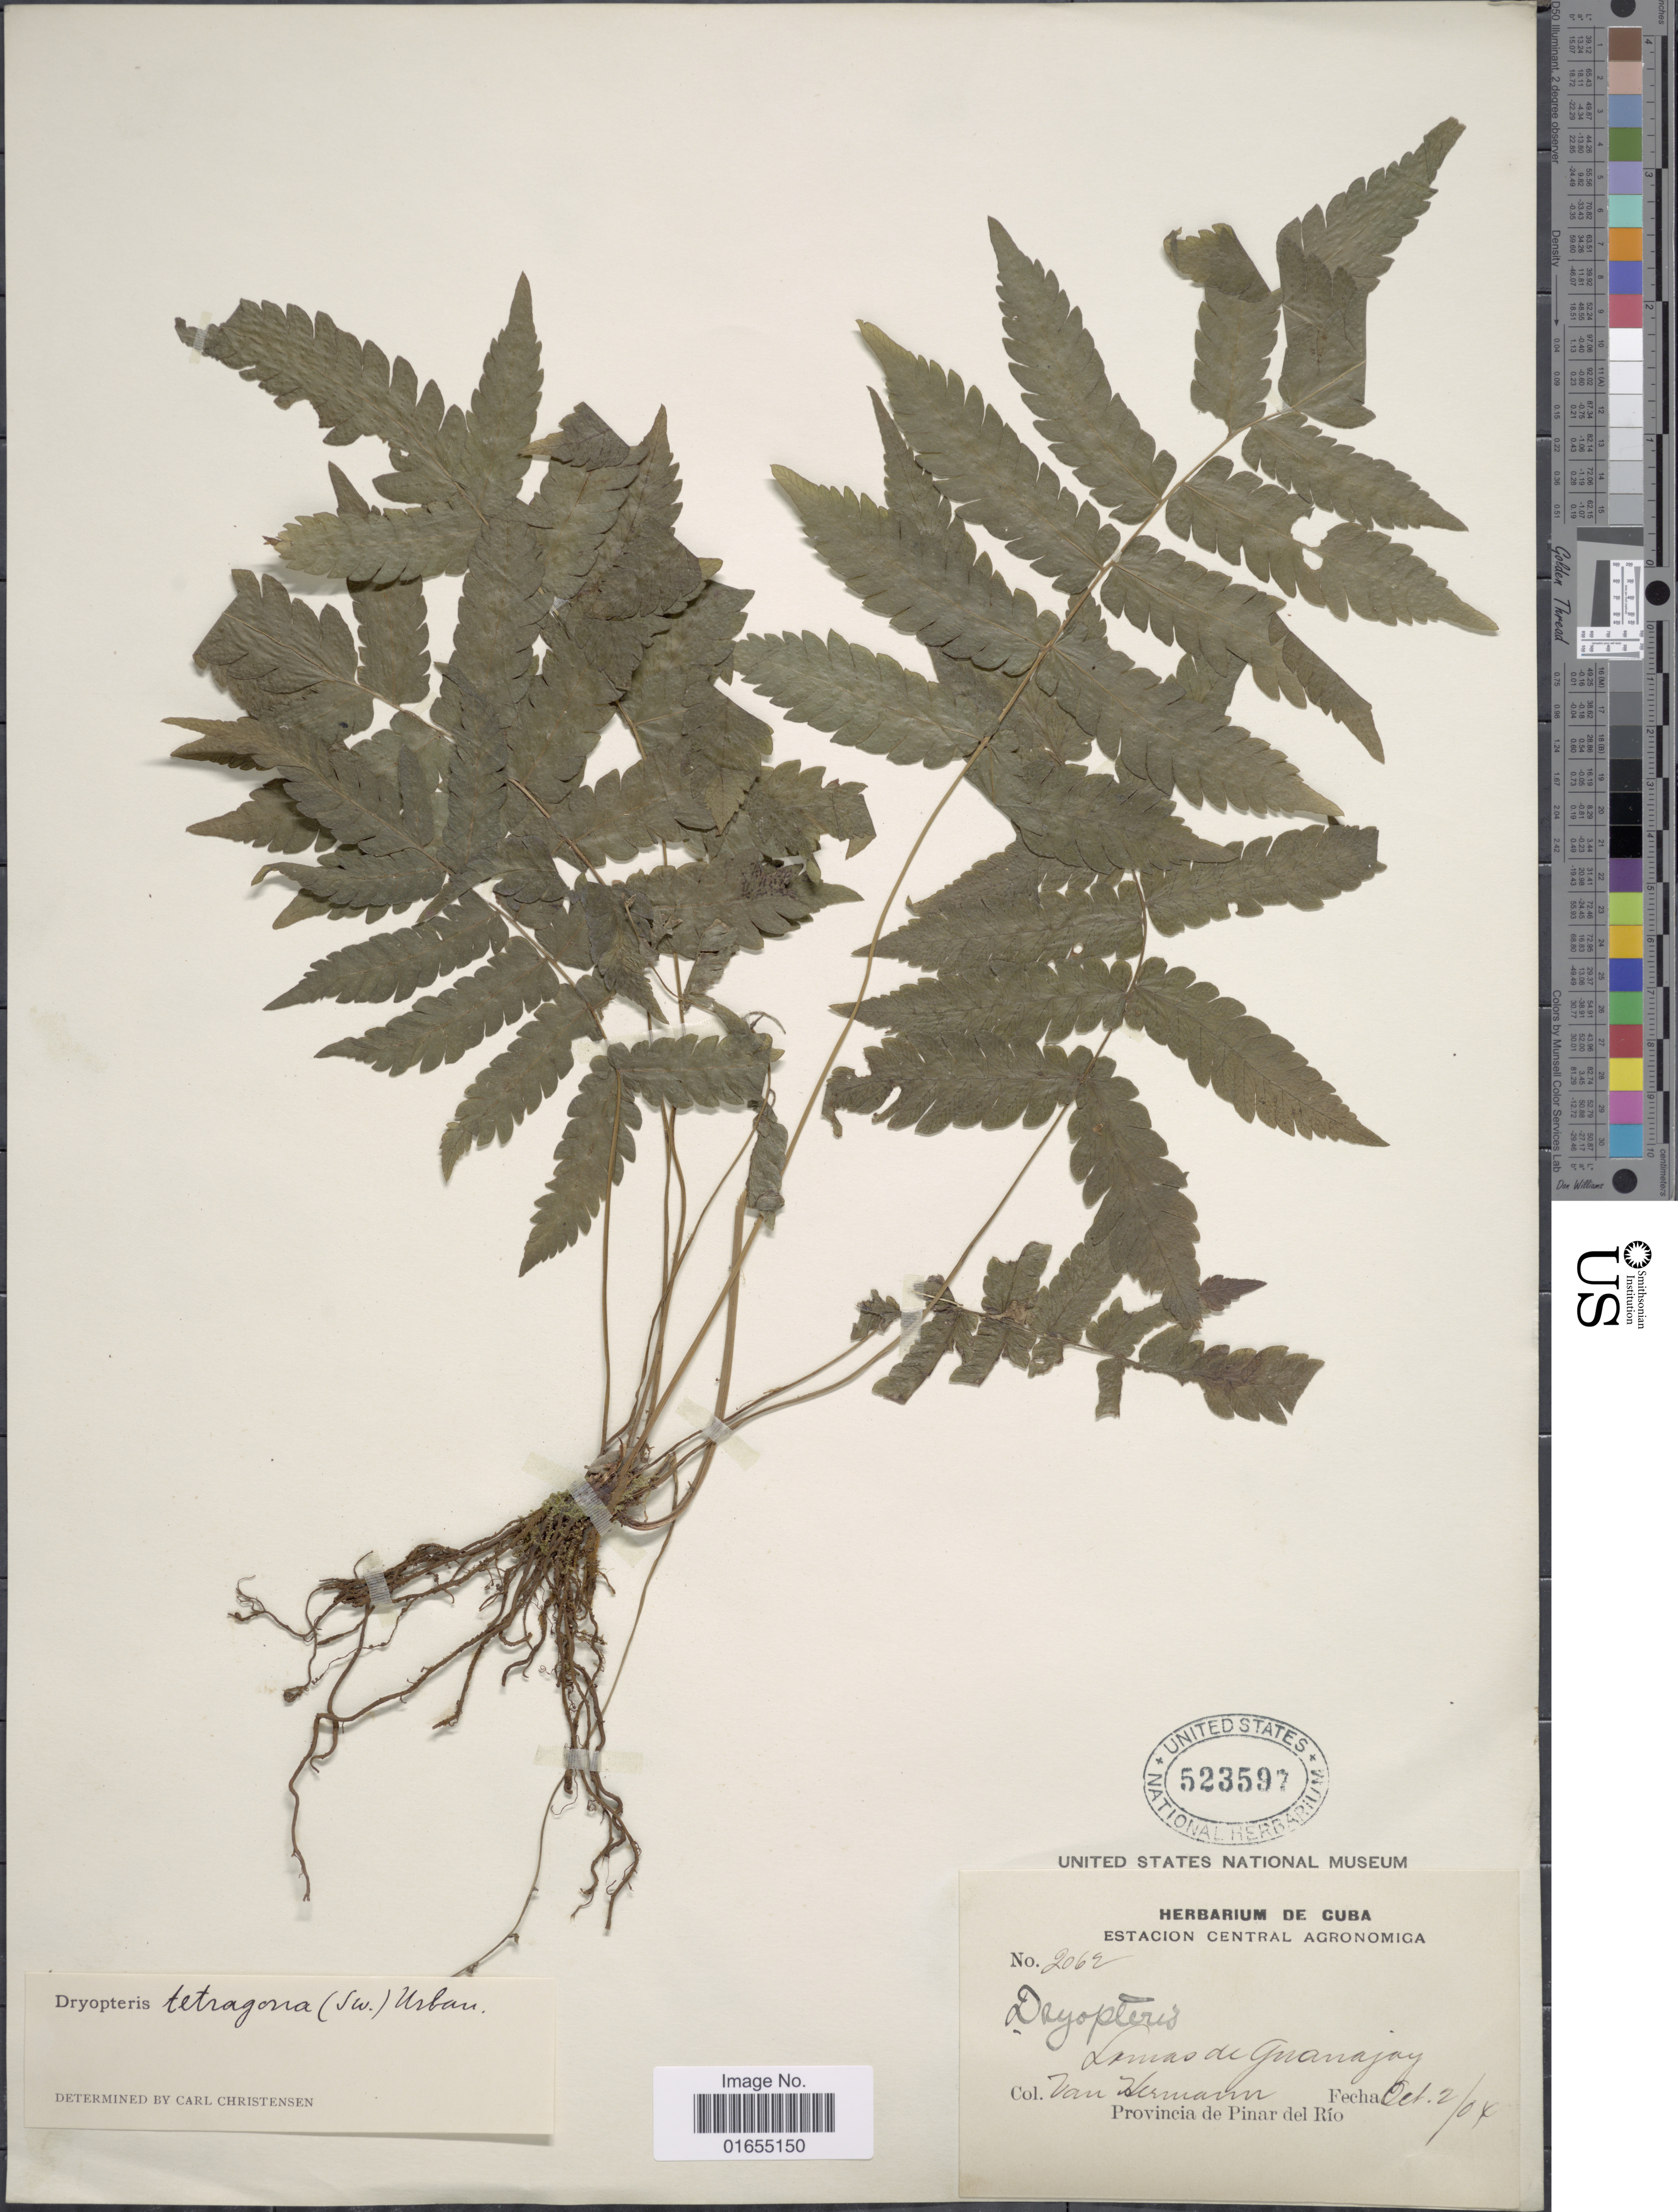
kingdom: Plantae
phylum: Tracheophyta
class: Polypodiopsida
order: Polypodiales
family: Thelypteridaceae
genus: Goniopteris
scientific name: Goniopteris subtetragona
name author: (Link) Vareschi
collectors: Van Hermann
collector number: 2069*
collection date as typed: Transcribed d/m/y: 2/10/4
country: Cuba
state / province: Pinar del Río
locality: Lomas de Guanajay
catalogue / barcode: US 523597